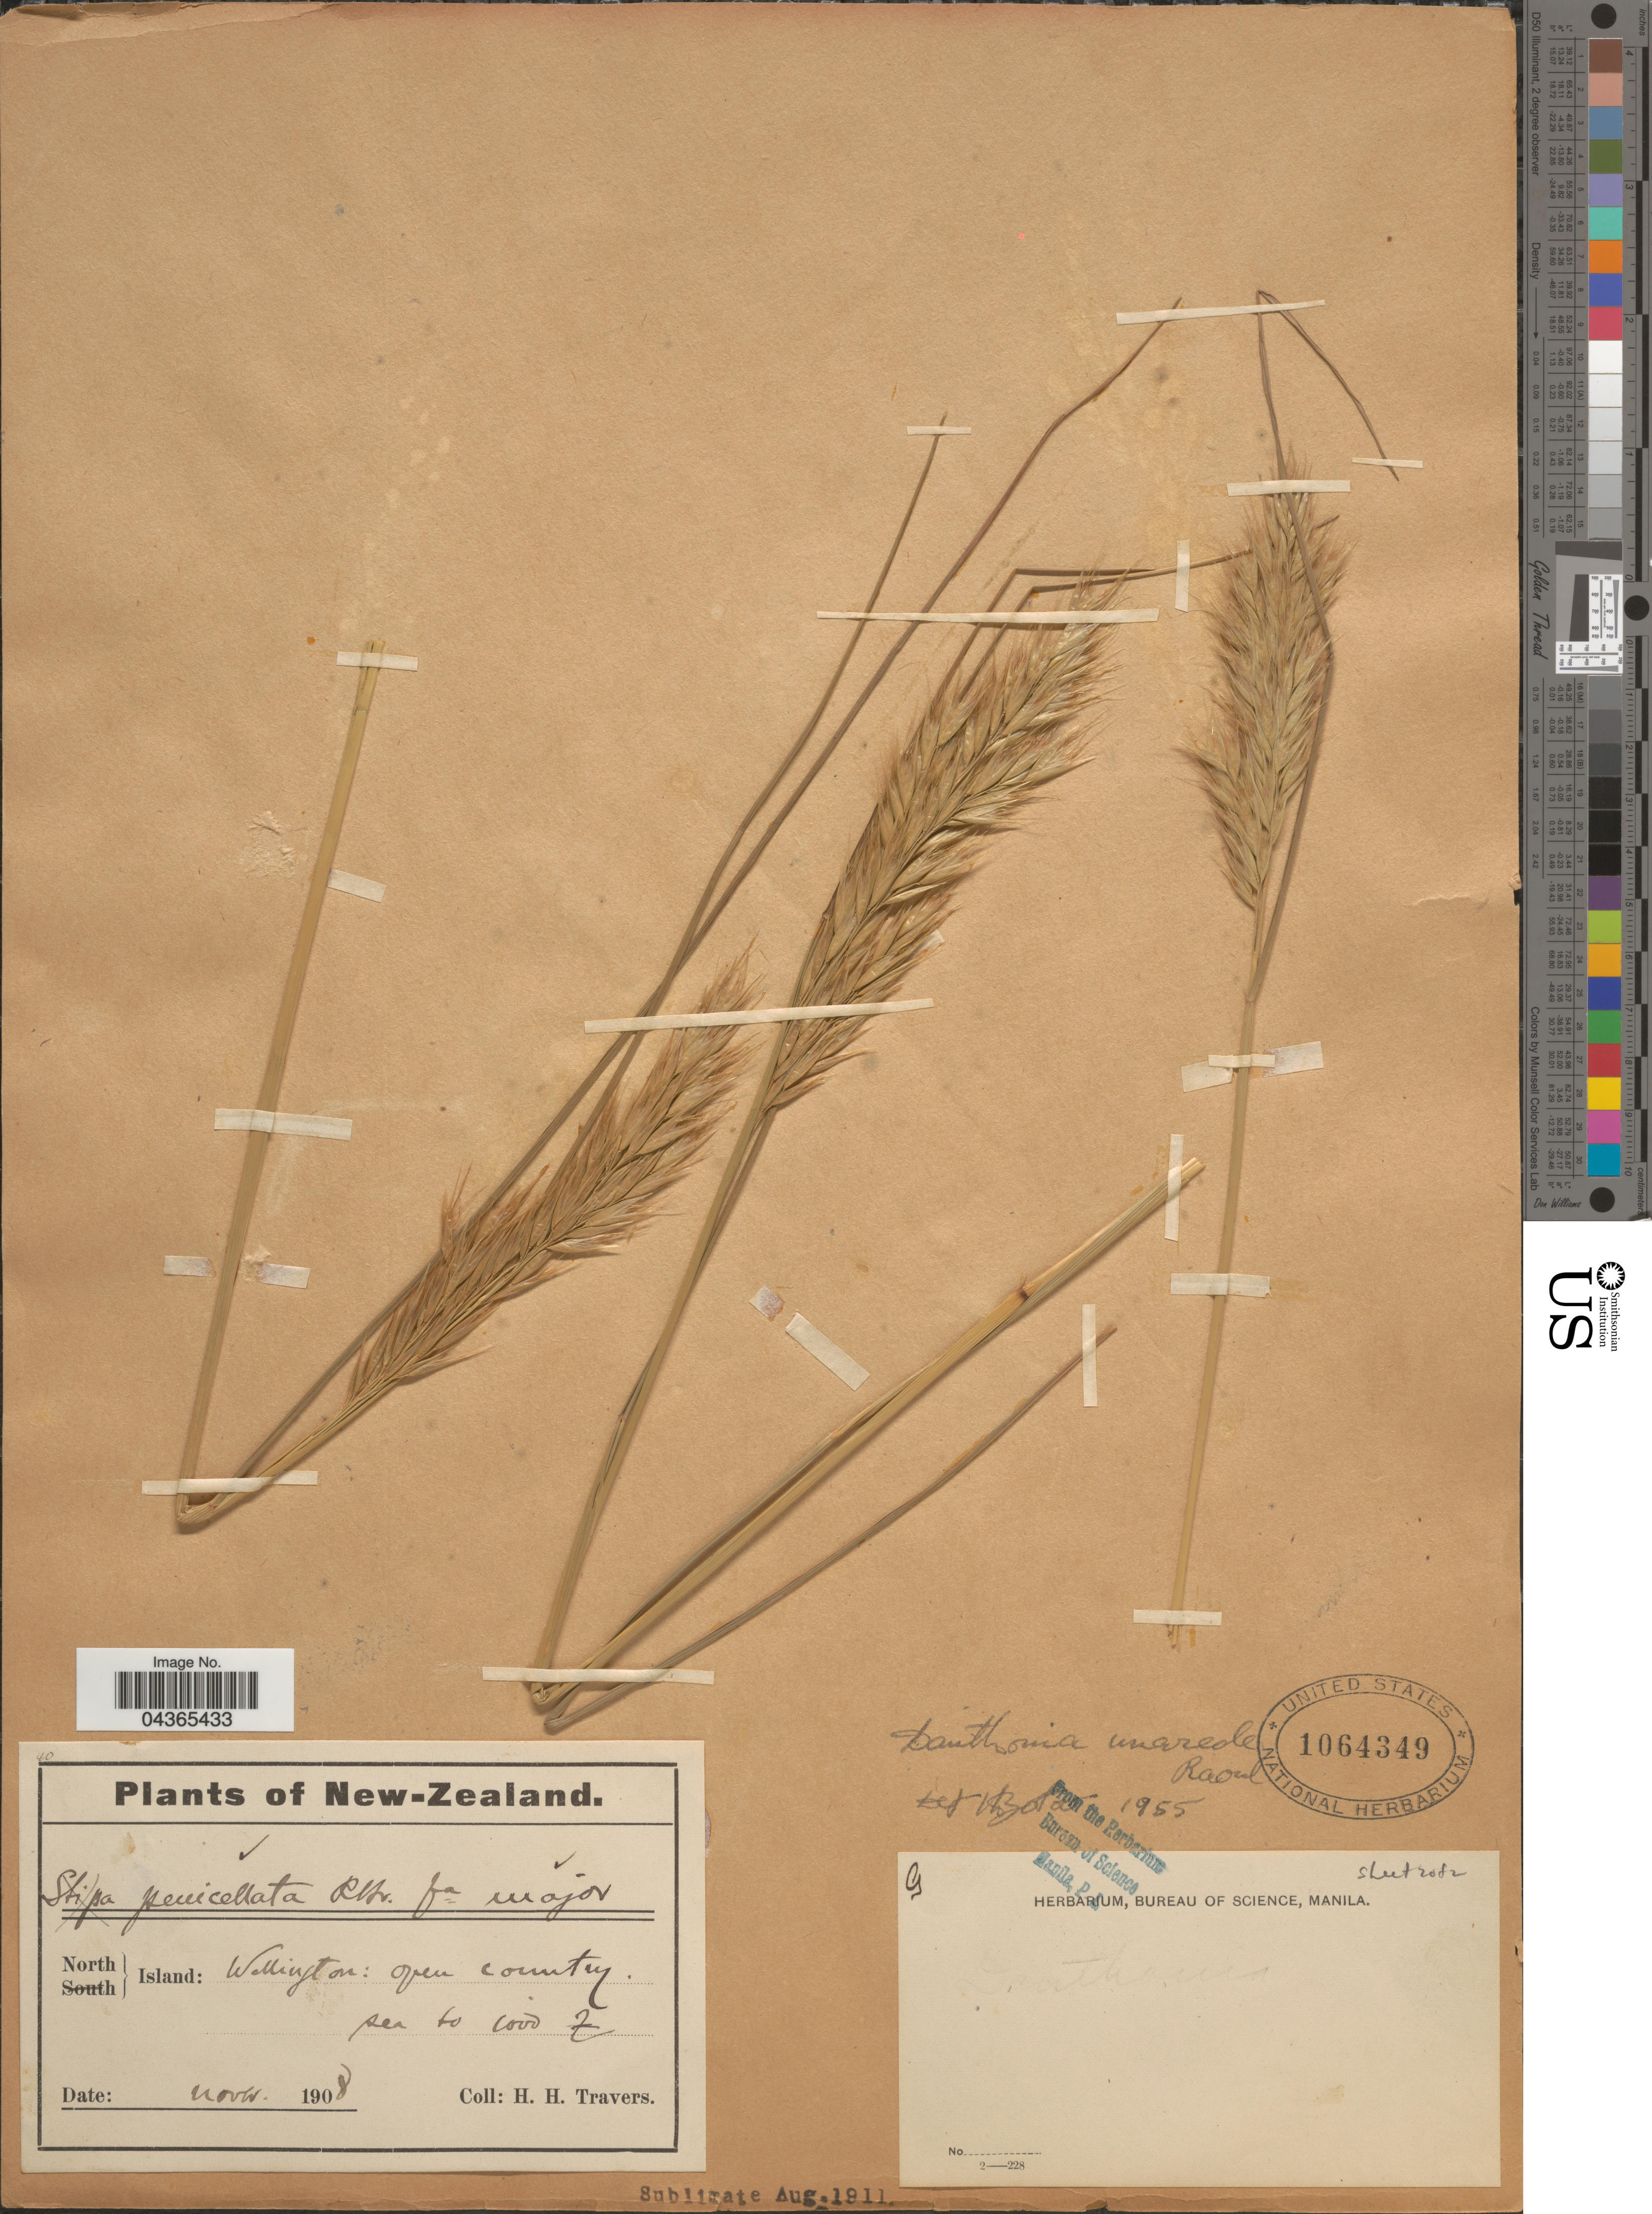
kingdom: Plantae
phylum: Tracheophyta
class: Liliopsida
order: Poales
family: Poaceae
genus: Rytidosperma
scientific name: Rytidosperma unarede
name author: (M. Raoul) Connor & Edgar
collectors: H. Travers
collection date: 1908-11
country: New Zealand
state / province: Wellington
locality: North Island: open county.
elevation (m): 0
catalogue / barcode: US 1064349